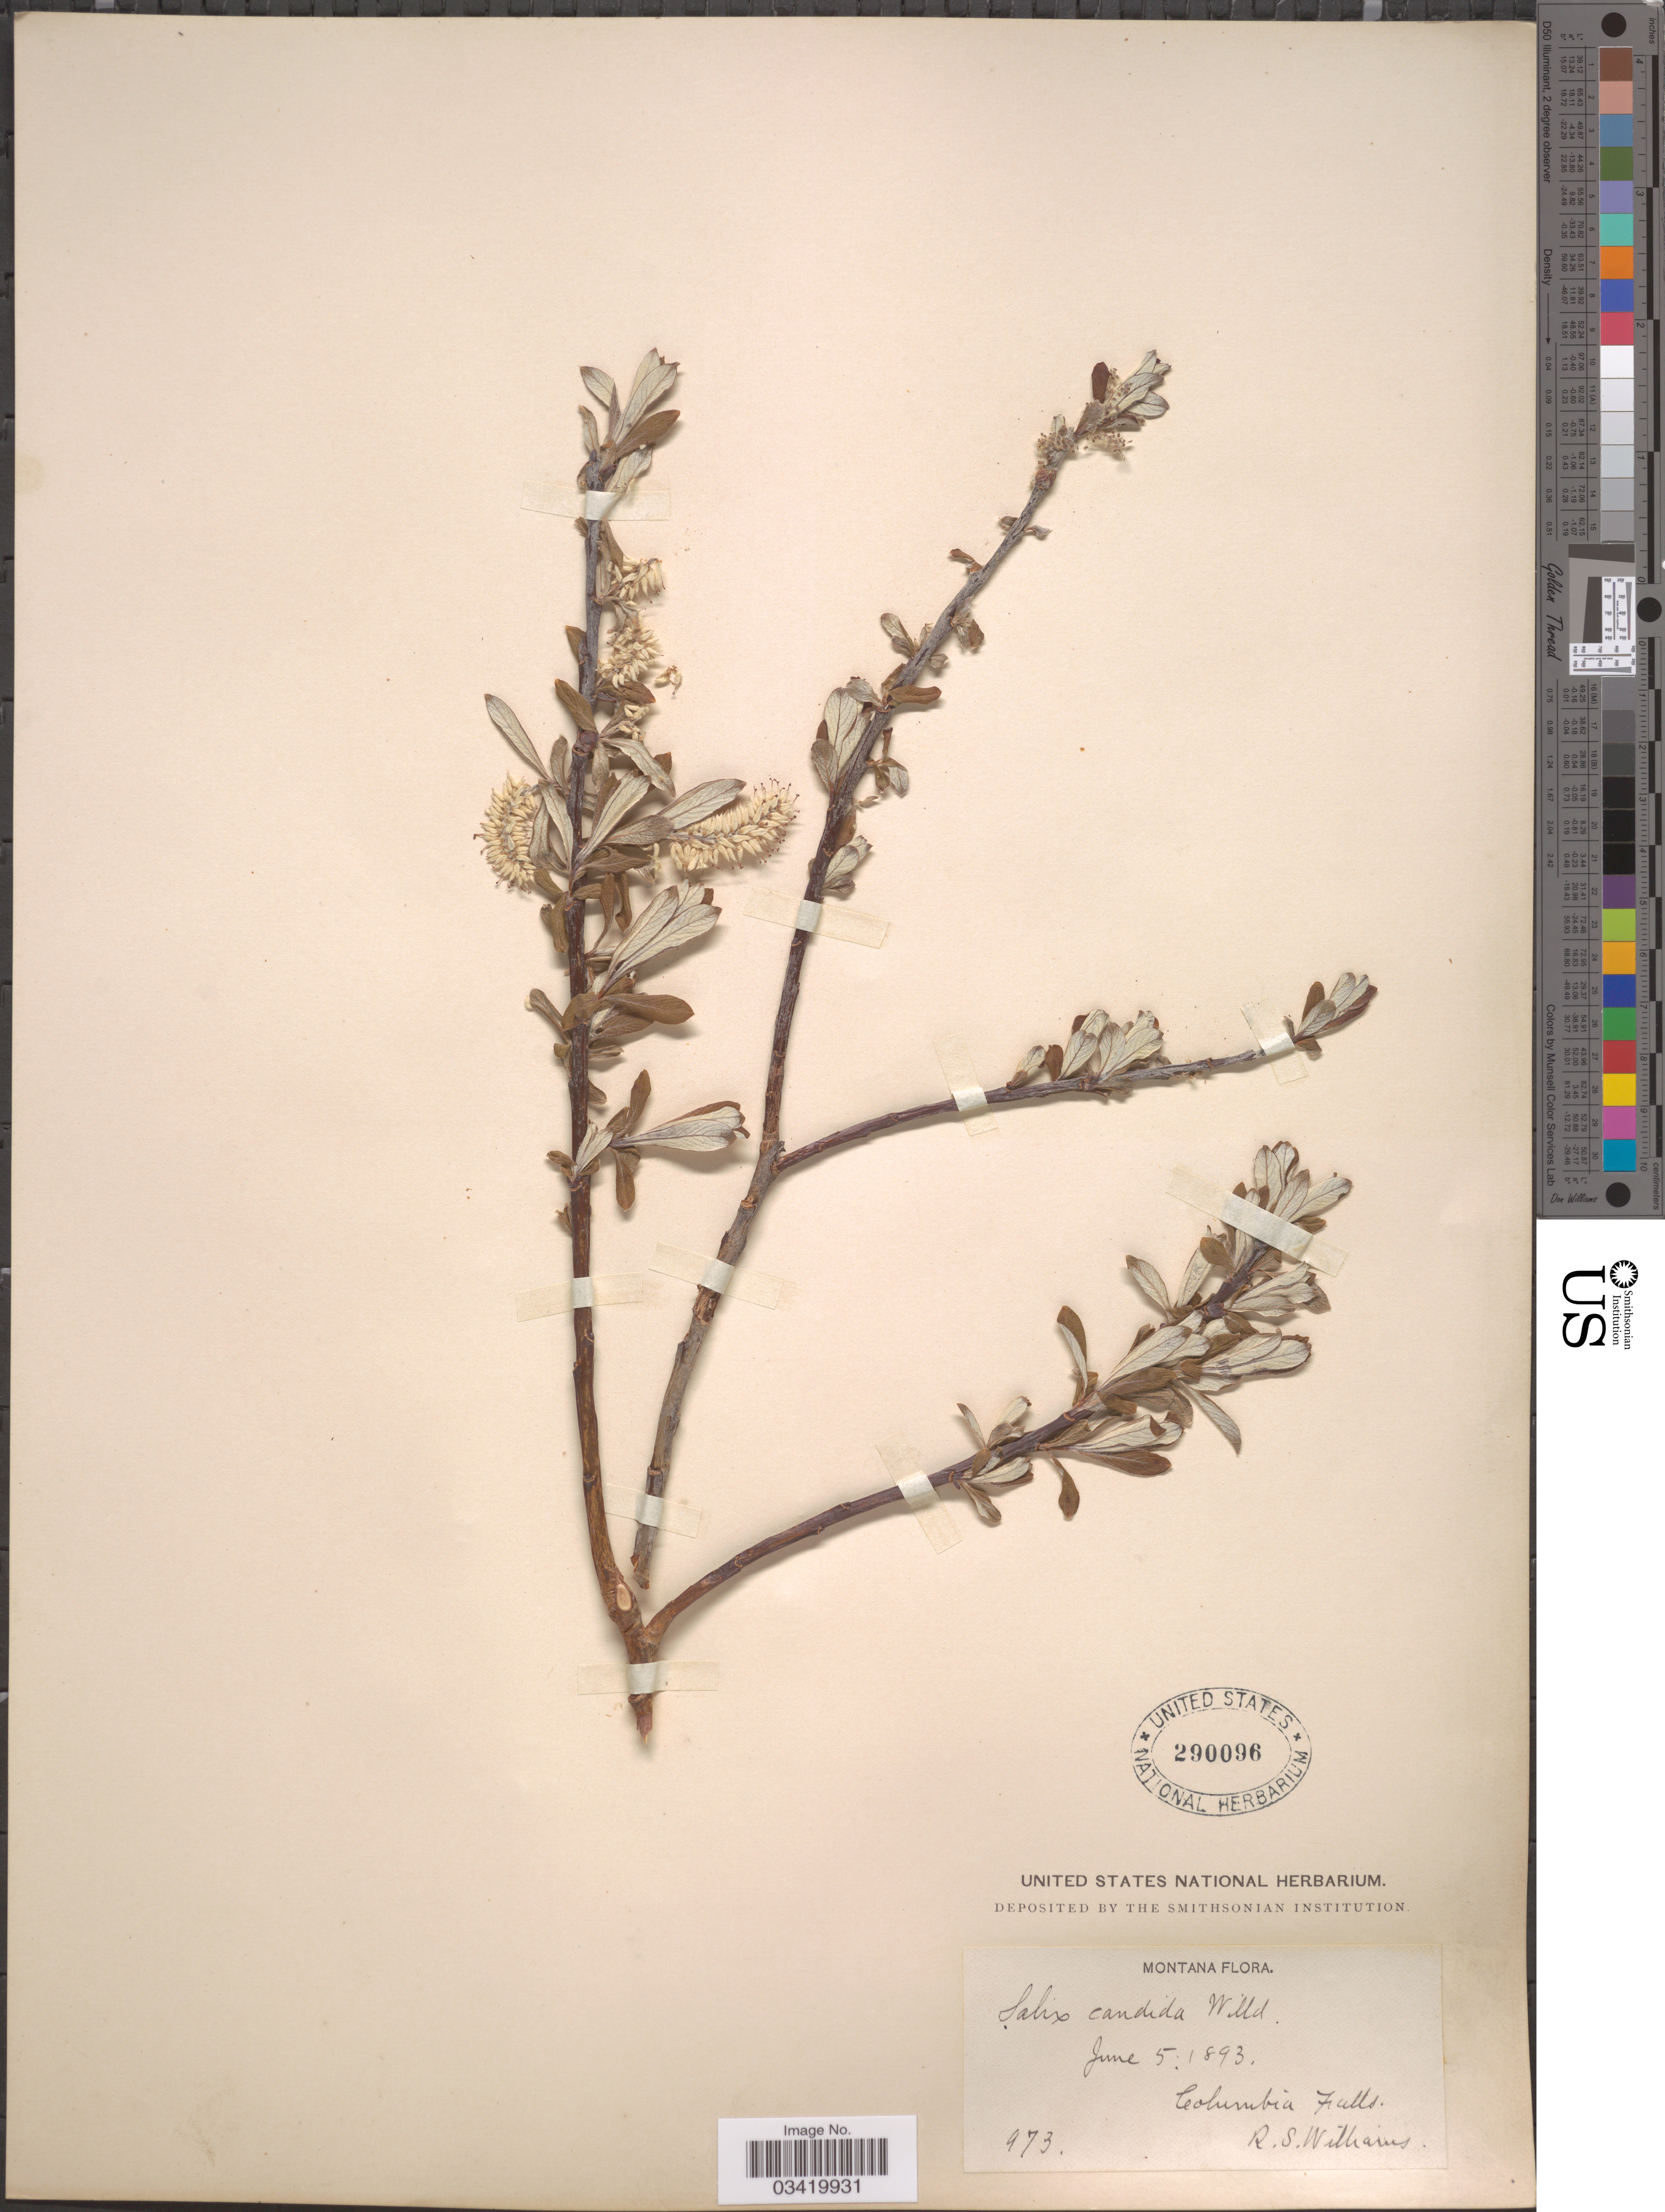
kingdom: Plantae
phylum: Tracheophyta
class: Magnoliopsida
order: Malpighiales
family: Salicaceae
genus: Salix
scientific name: Salix candida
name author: Flüggé ex Willd.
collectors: R. S. Williams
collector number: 973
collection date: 1893-06-05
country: United States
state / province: Montana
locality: Columbia Falls.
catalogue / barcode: US 290096